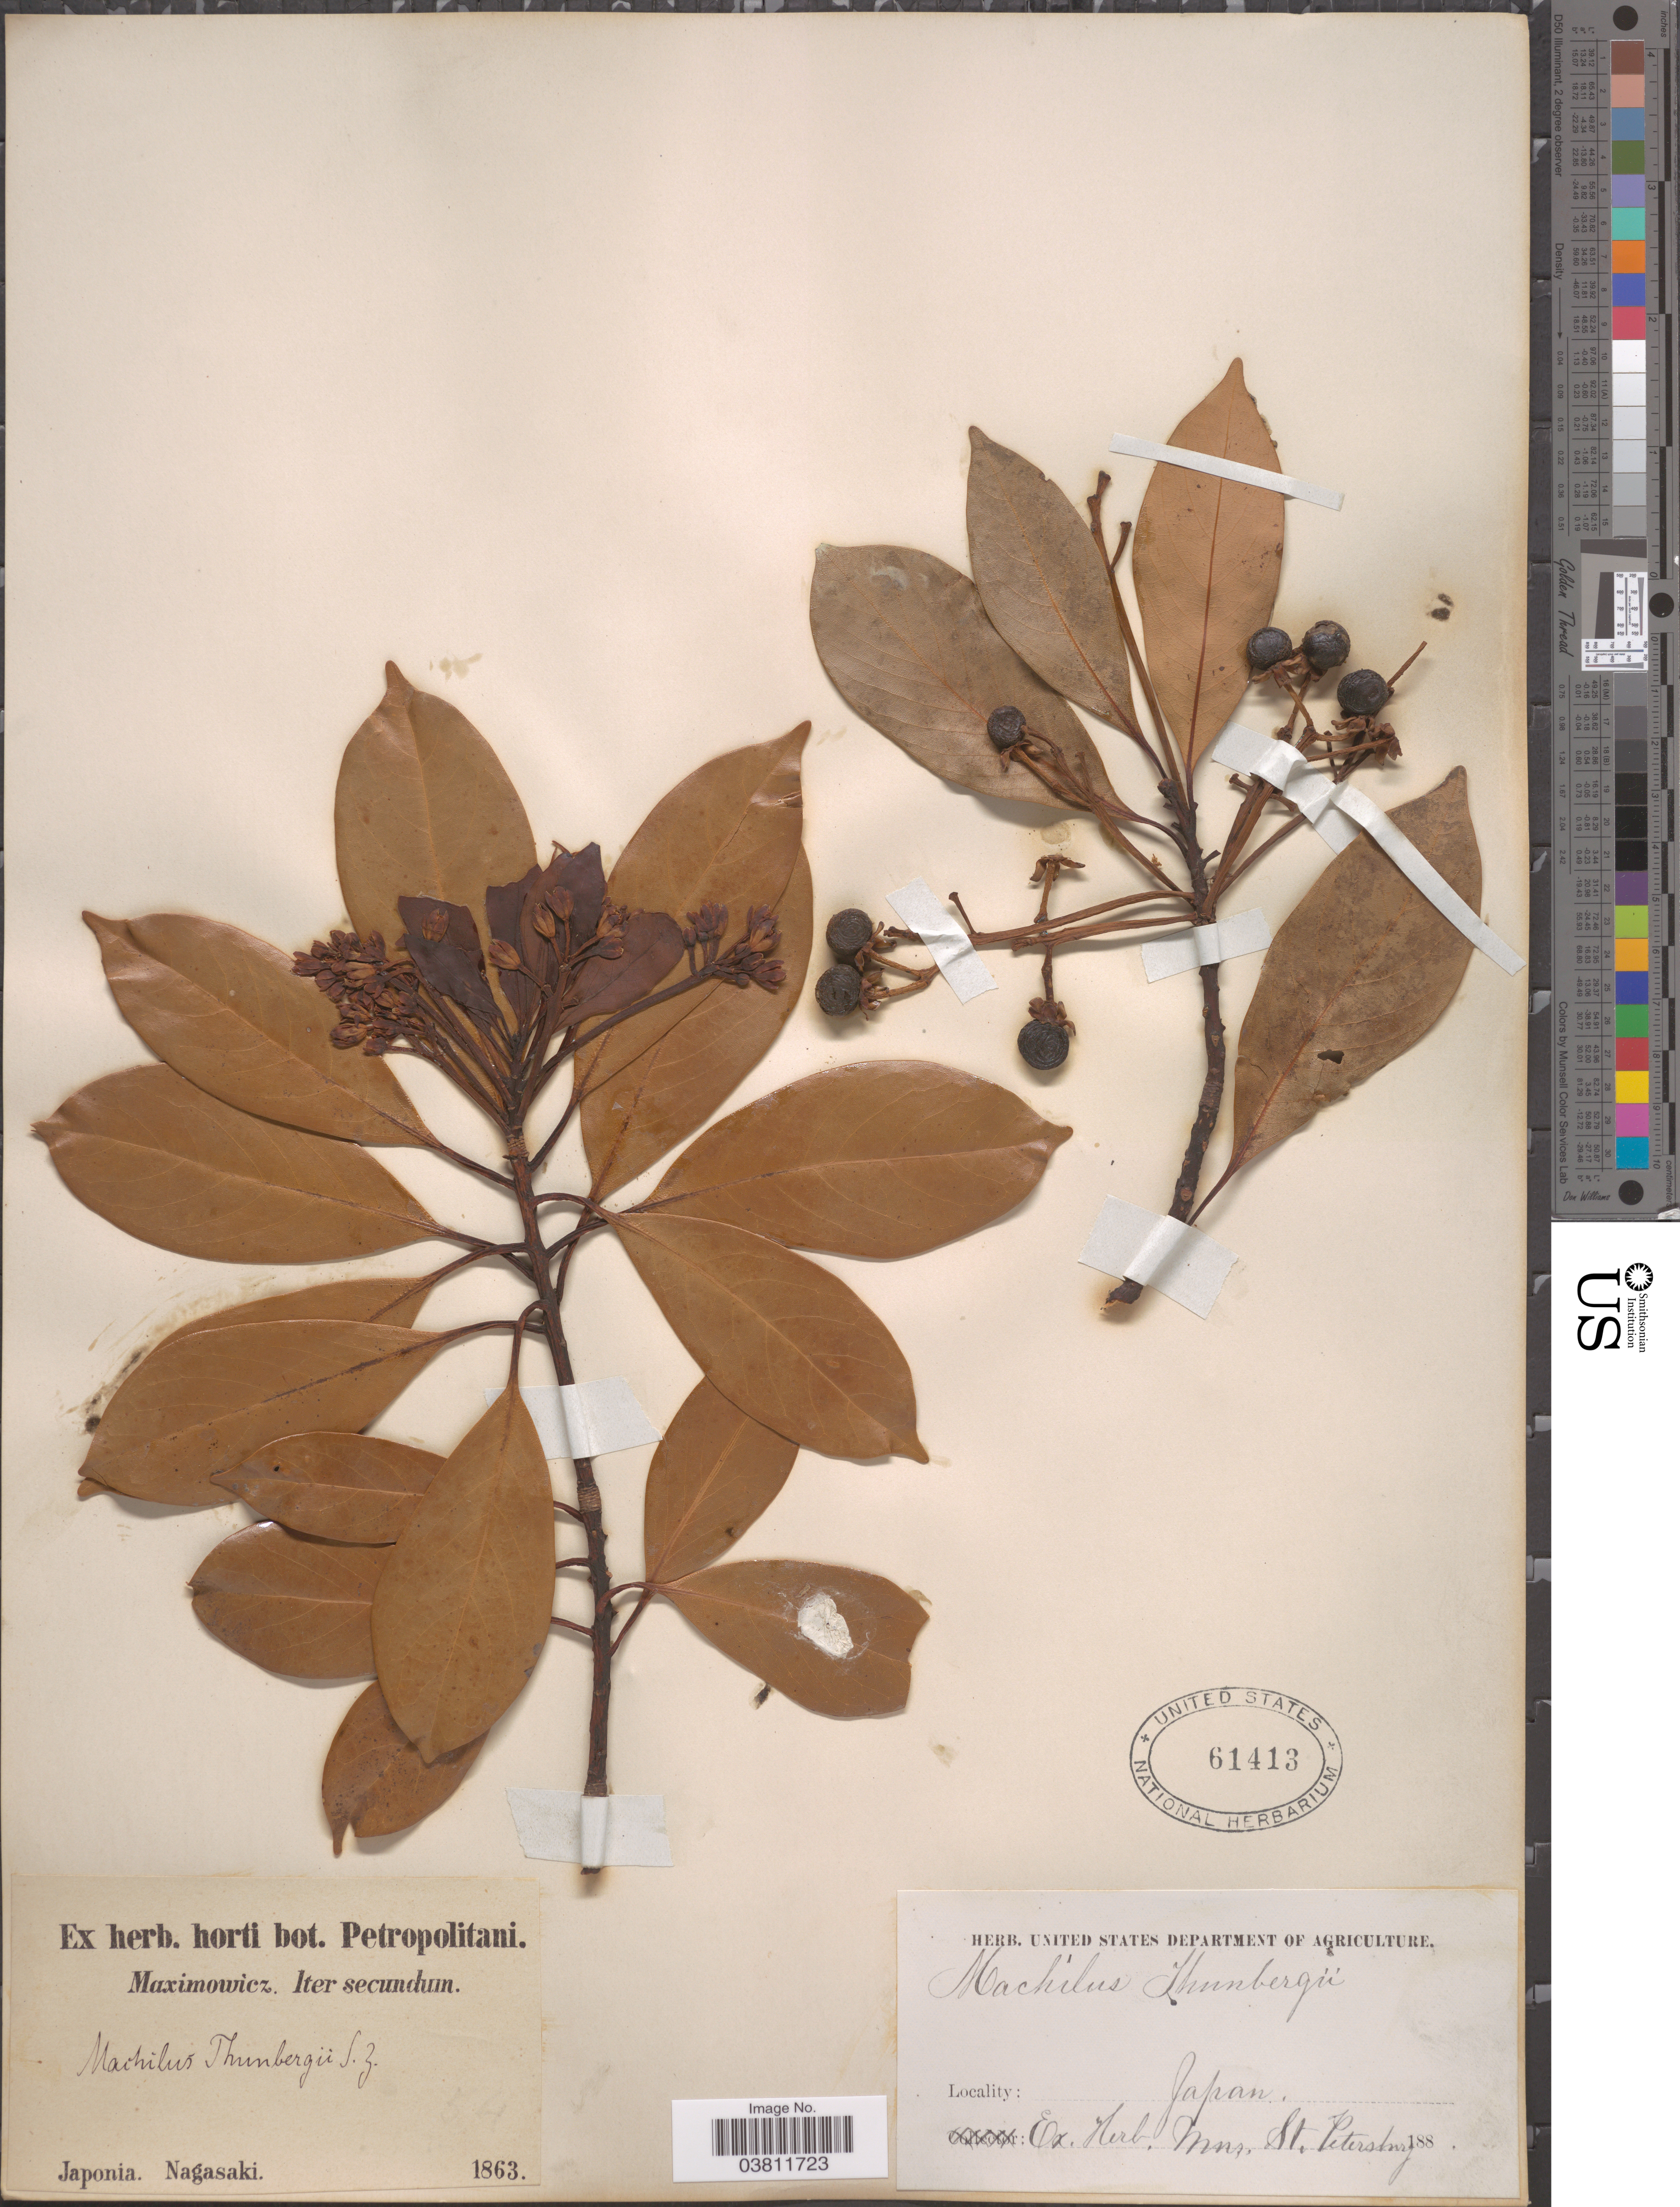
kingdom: Plantae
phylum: Tracheophyta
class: Magnoliopsida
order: Laurales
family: Lauraceae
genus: Machilus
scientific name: Machilus thunbergii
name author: Siebold & Zucc.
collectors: Maximowicz, --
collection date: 1863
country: Japan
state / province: Nagasaki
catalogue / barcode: US 61413